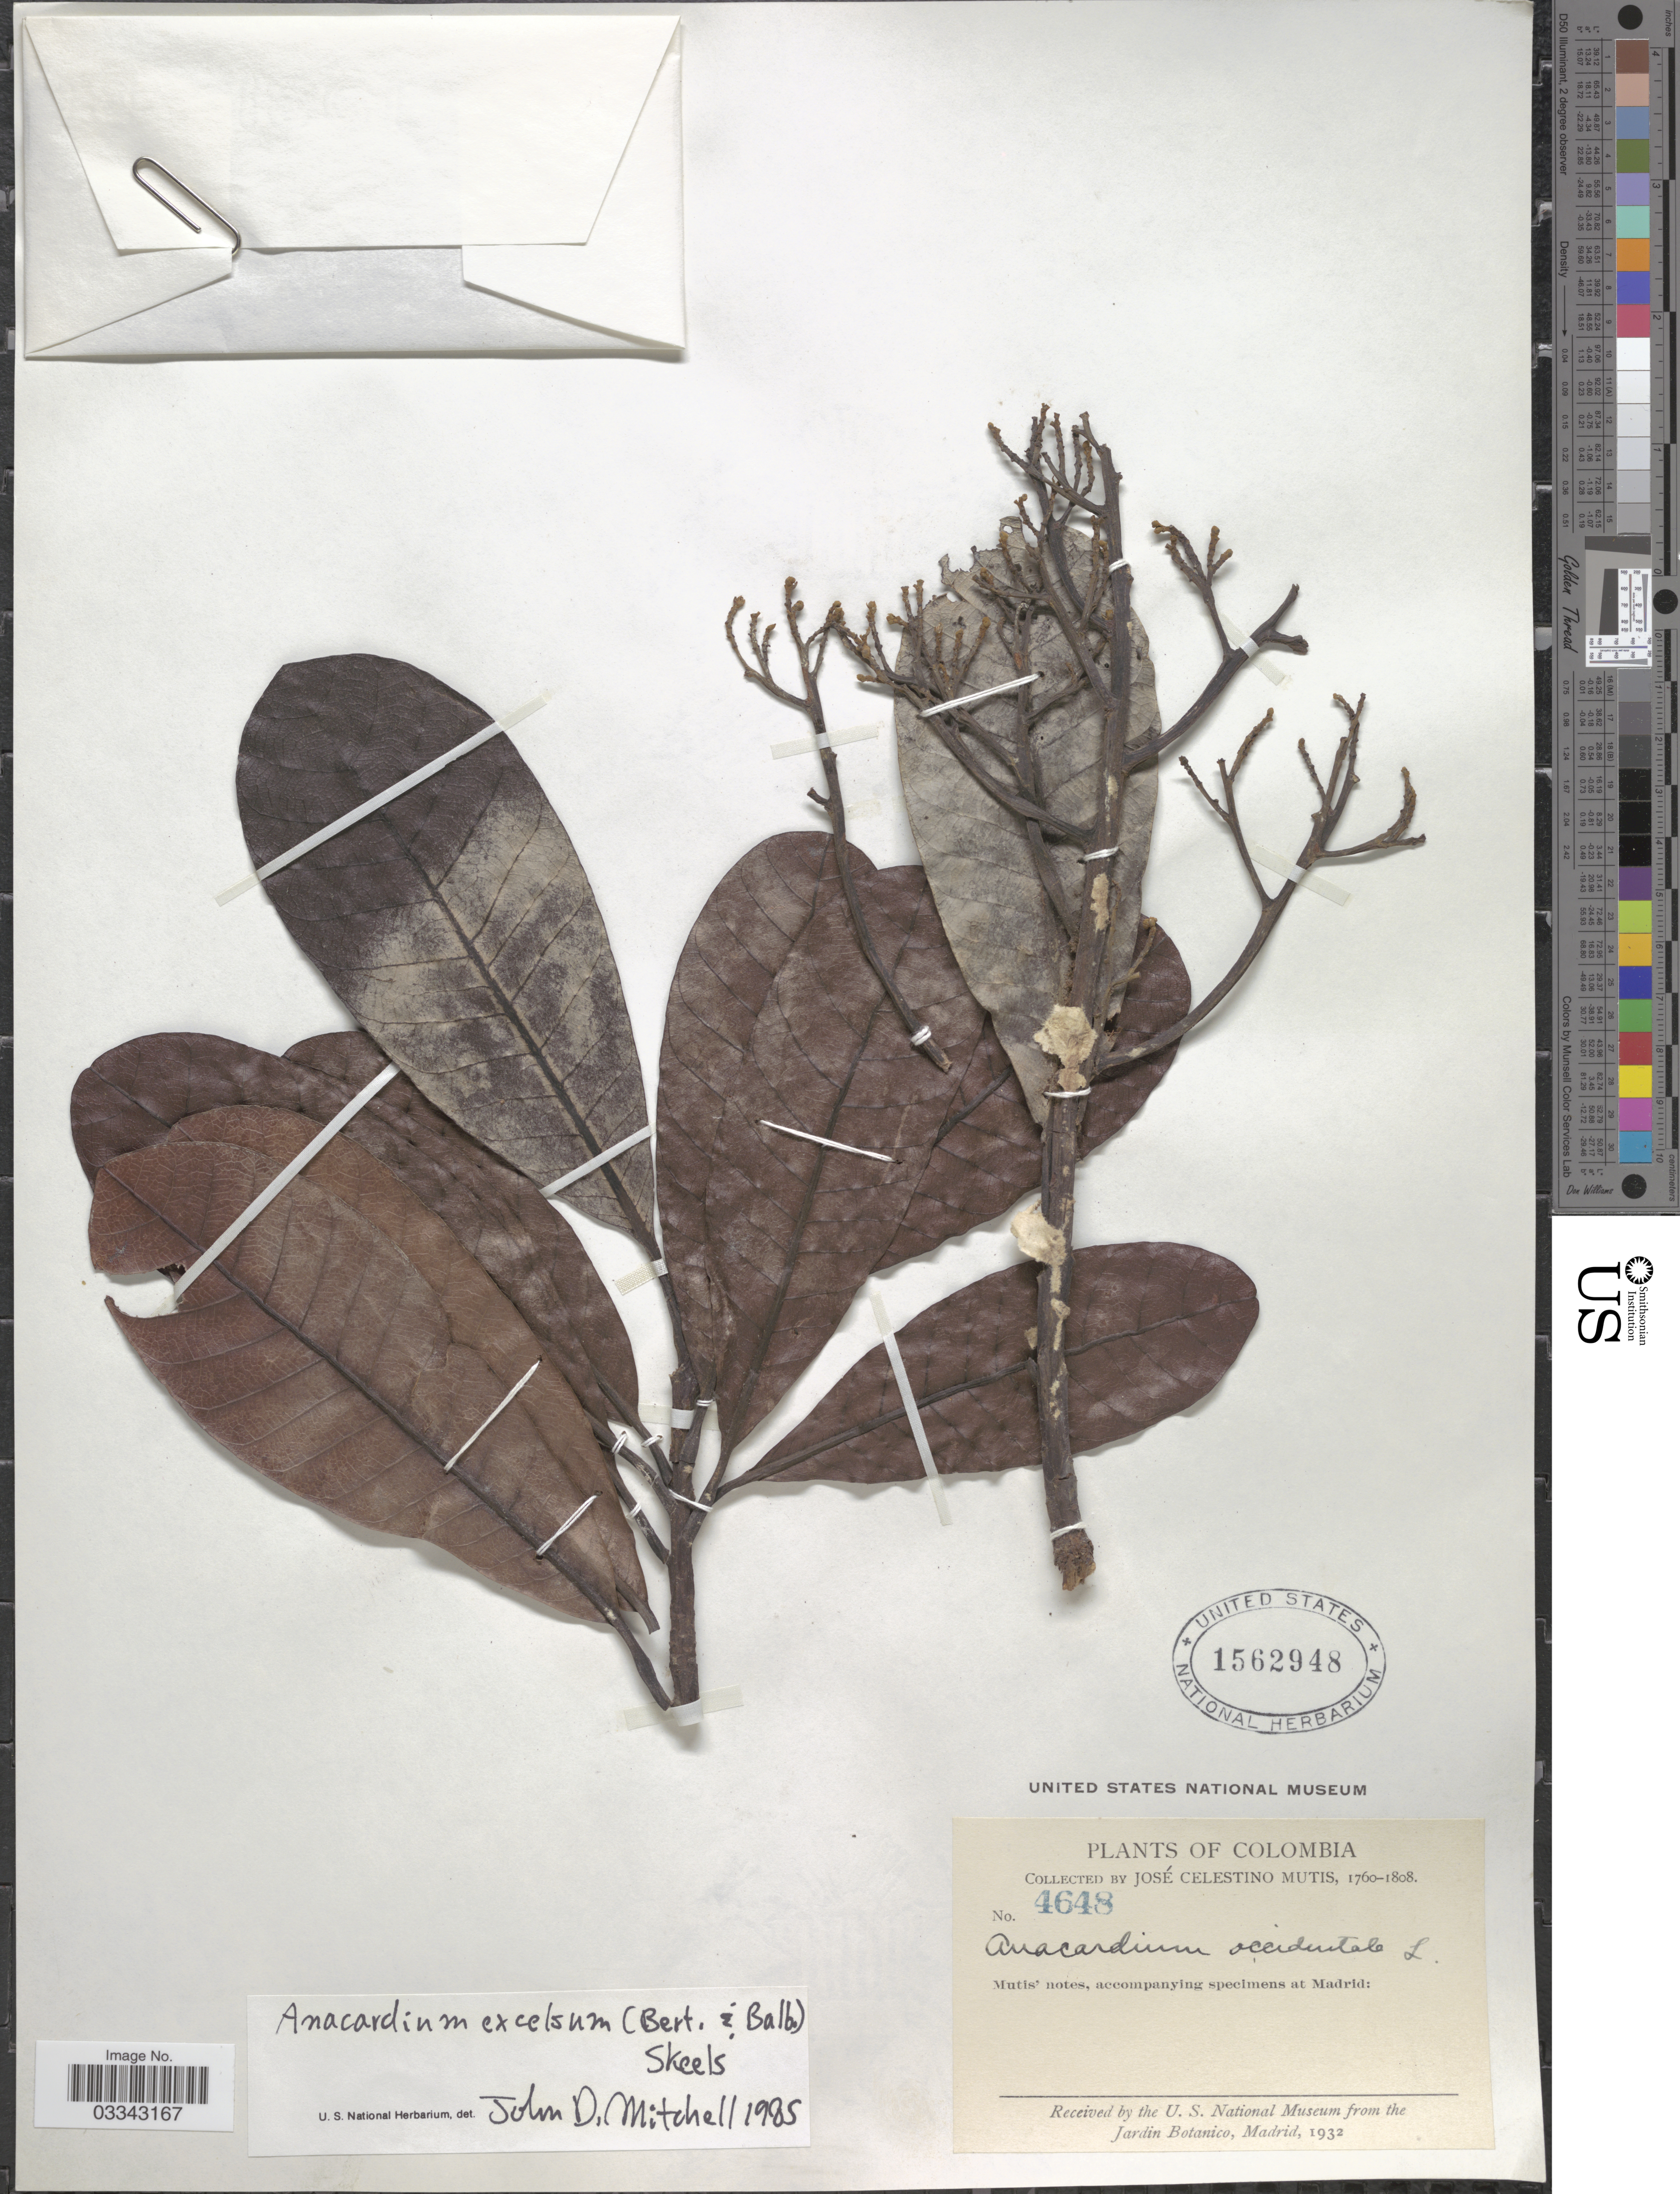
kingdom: Plantae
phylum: Tracheophyta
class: Magnoliopsida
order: Sapindales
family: Anacardiaceae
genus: Anacardium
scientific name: Anacardium excelsum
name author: (Kunth) Skeels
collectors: J. C. B. Mutis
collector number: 4648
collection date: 1760/1808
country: Colombia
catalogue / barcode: US 1562948